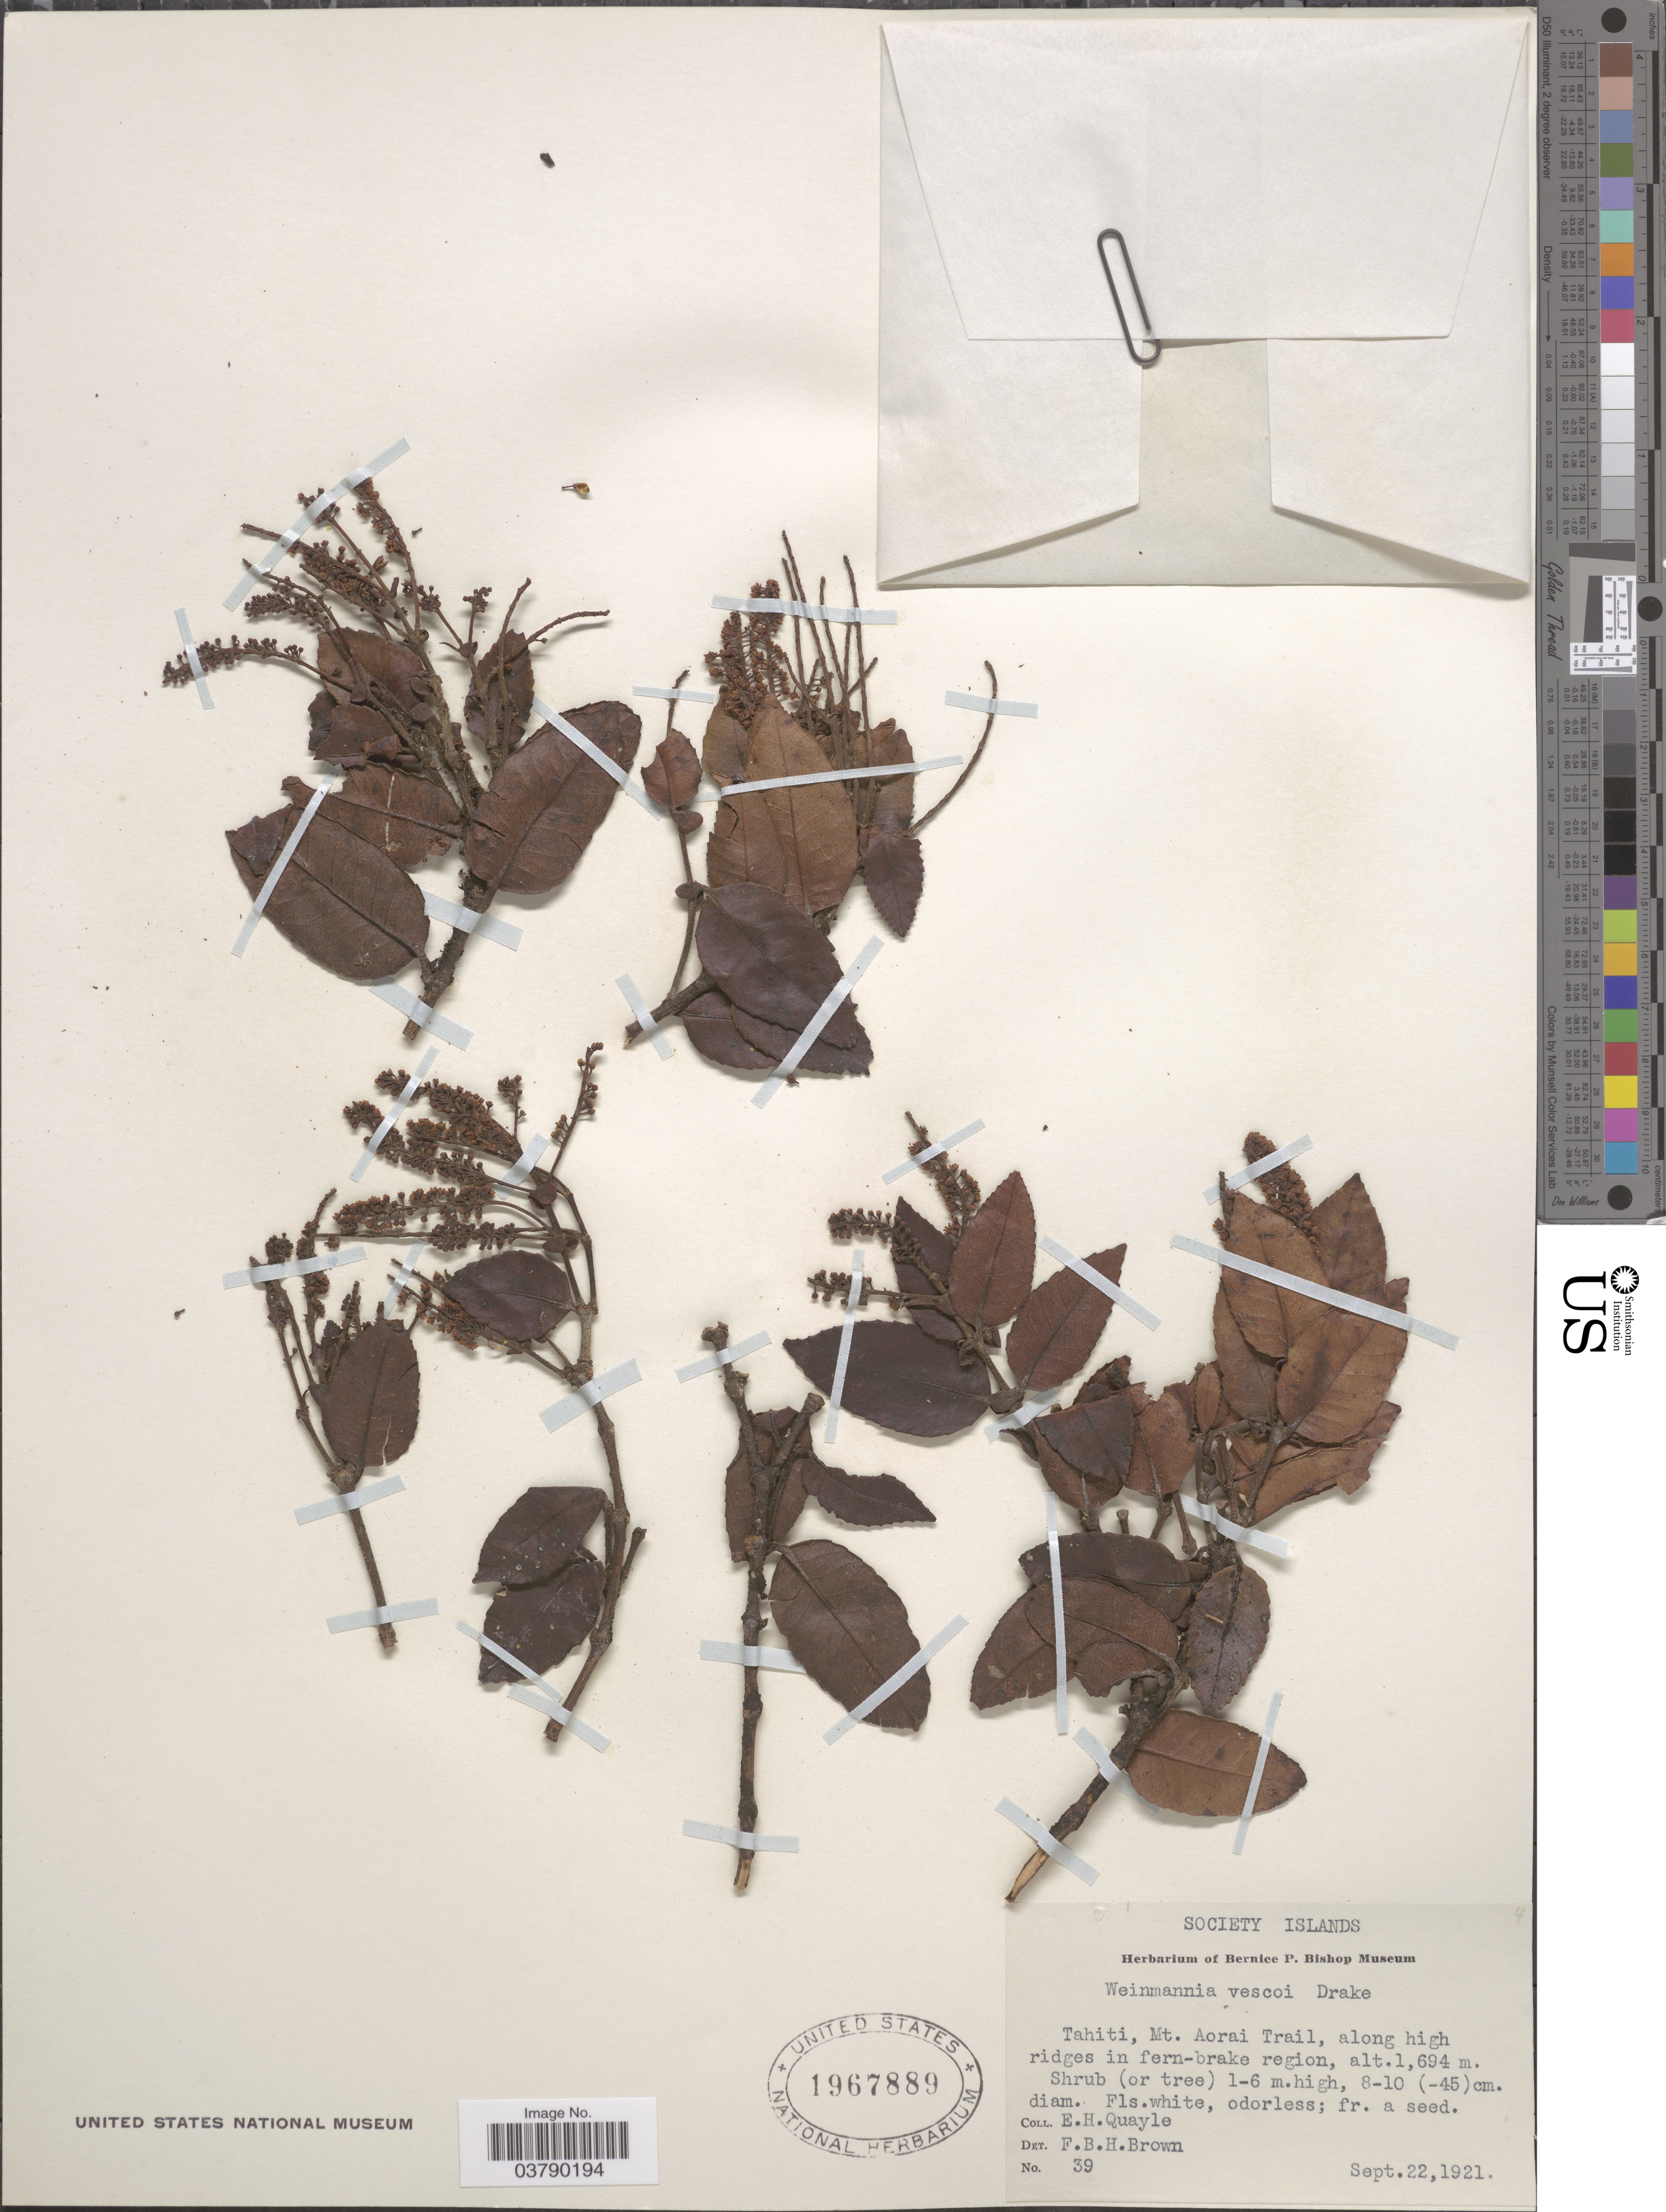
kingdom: Plantae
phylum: Tracheophyta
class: Magnoliopsida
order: Oxalidales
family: Cunoniaceae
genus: Pterophylla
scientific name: Pterophylla vescoi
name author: (Drake) Pillon & H.C. Hopkins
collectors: E. Quayle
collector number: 39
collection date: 1921-09-22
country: French Polynesia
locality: Society Islands. Tahiti, Mt. Aorai Trail, along high ridges in fern-brake region.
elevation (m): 1694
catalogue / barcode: US 1967889